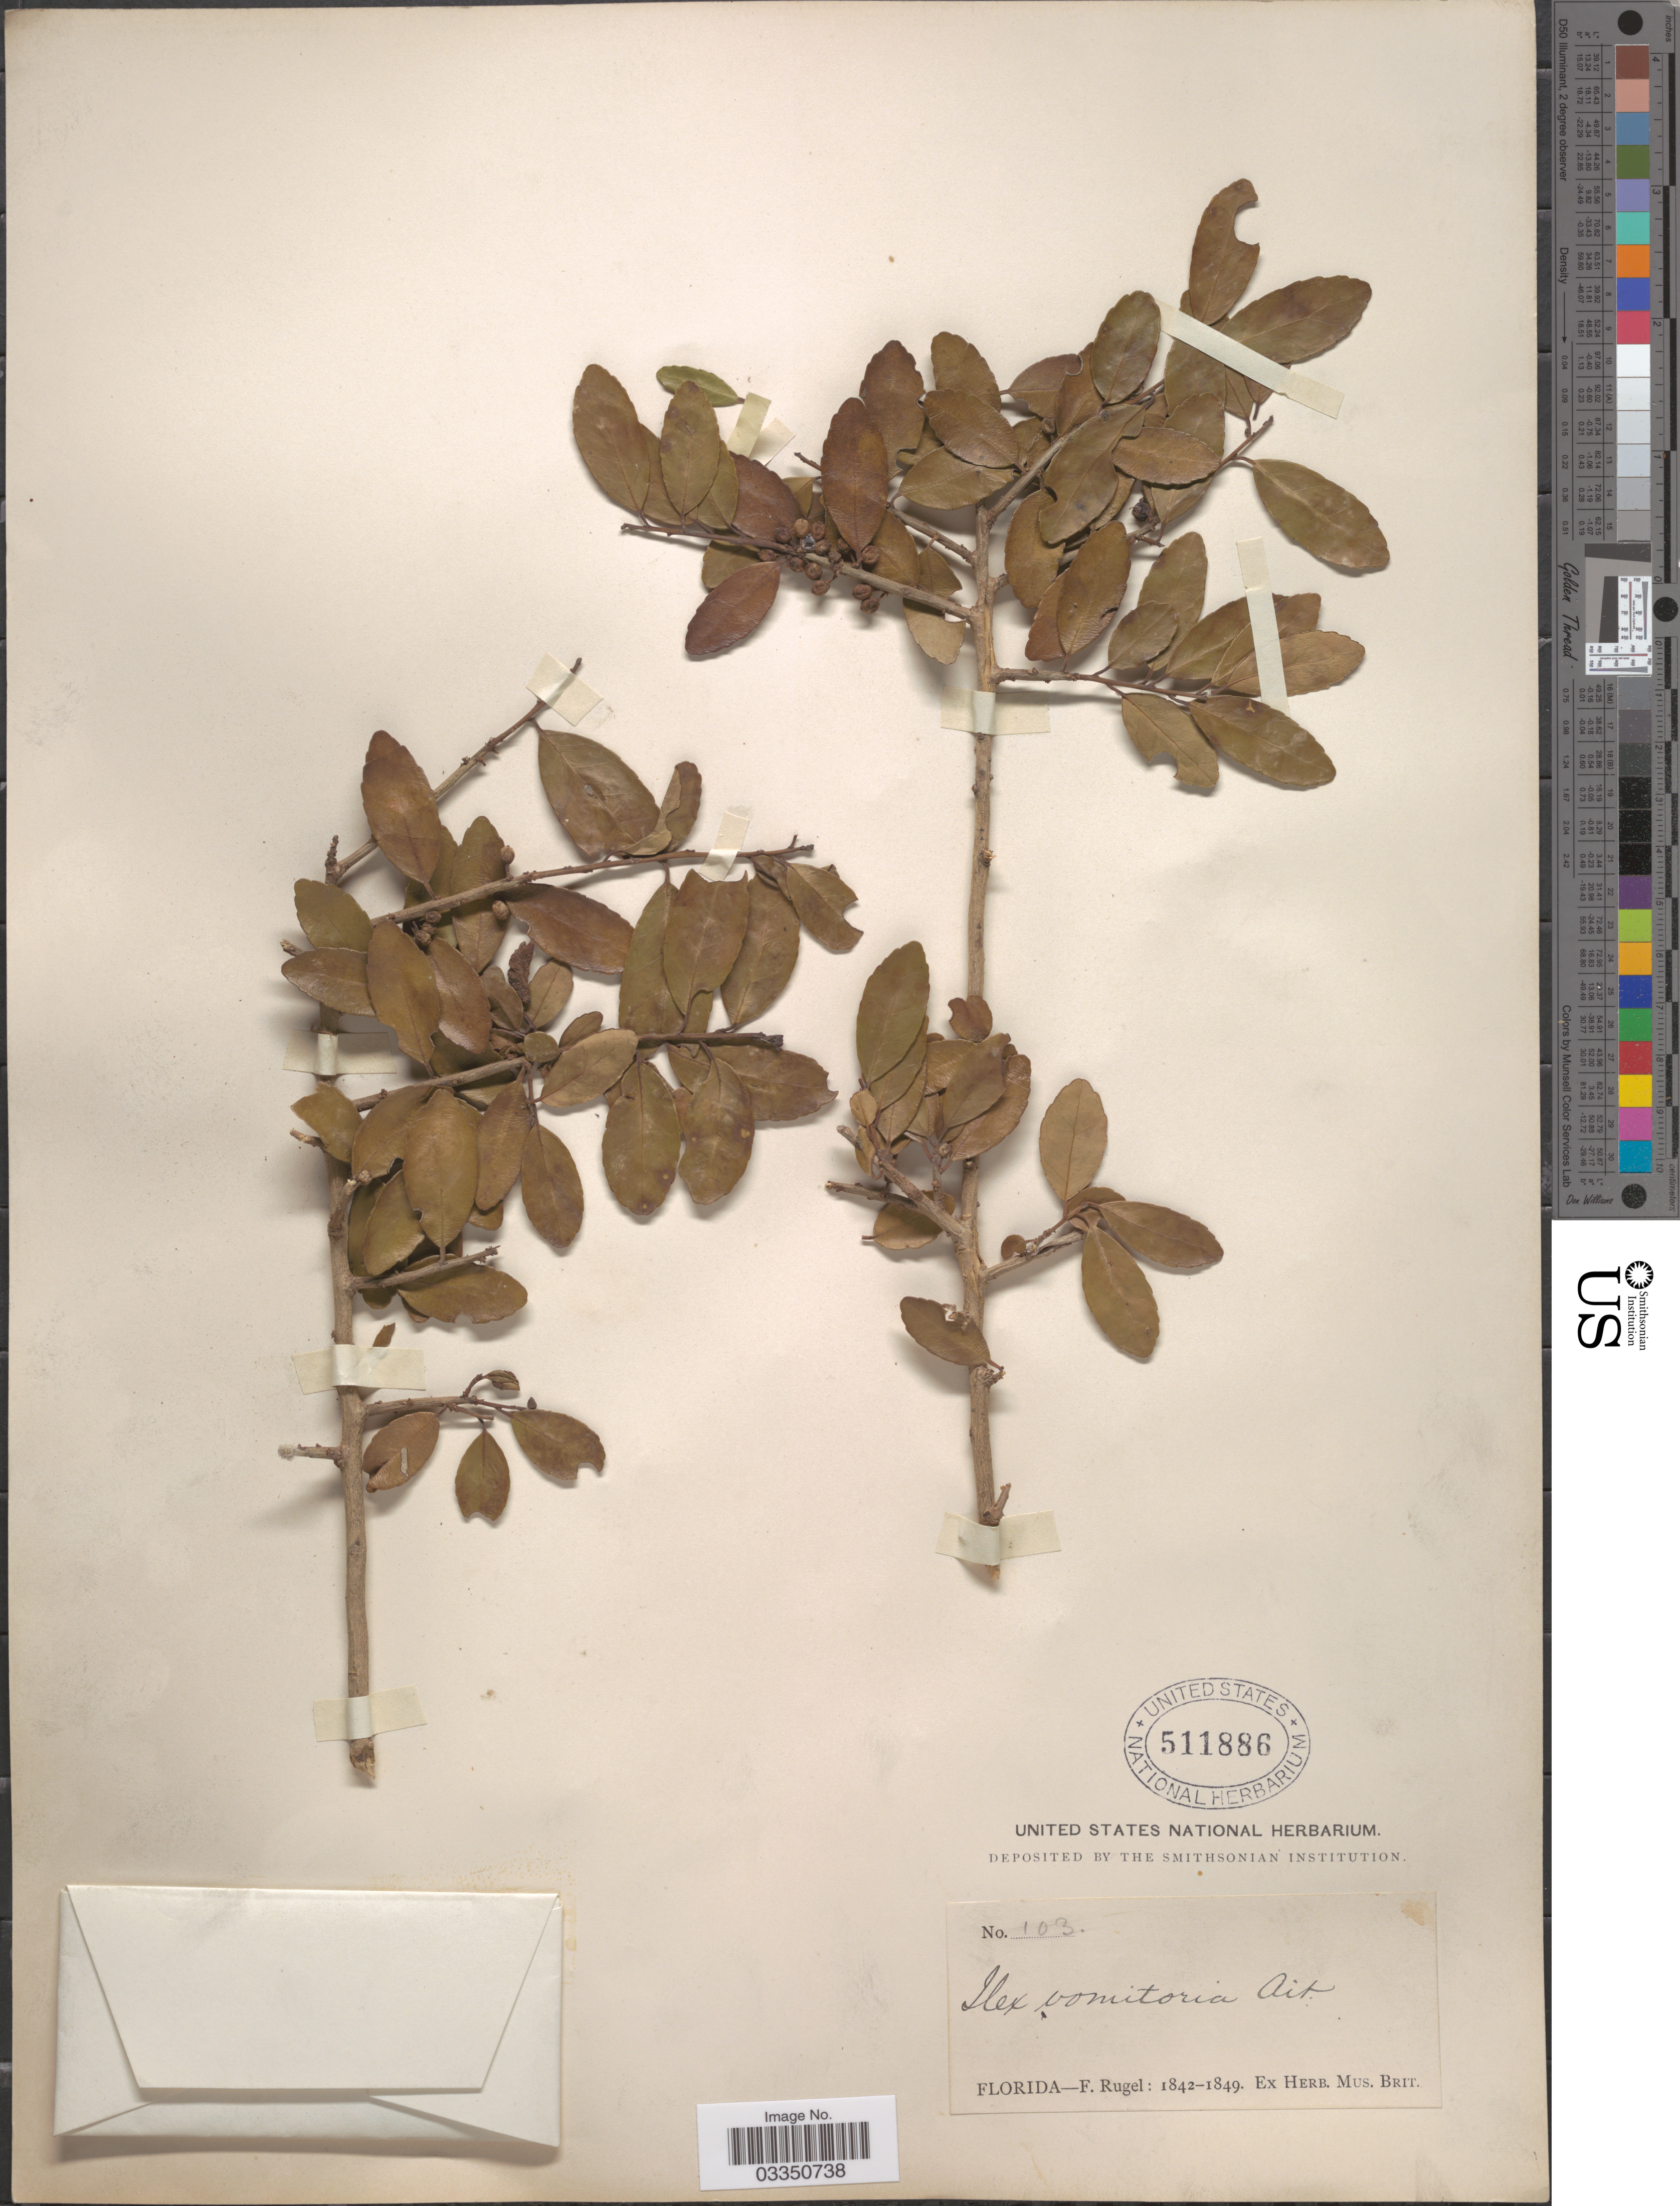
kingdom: Plantae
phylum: Tracheophyta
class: Magnoliopsida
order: Aquifoliales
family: Aquifoliaceae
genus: Ilex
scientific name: Ilex vomitoria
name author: Aiton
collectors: F. Rugel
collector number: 103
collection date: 1842/1849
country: United States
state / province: Florida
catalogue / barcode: US 511886